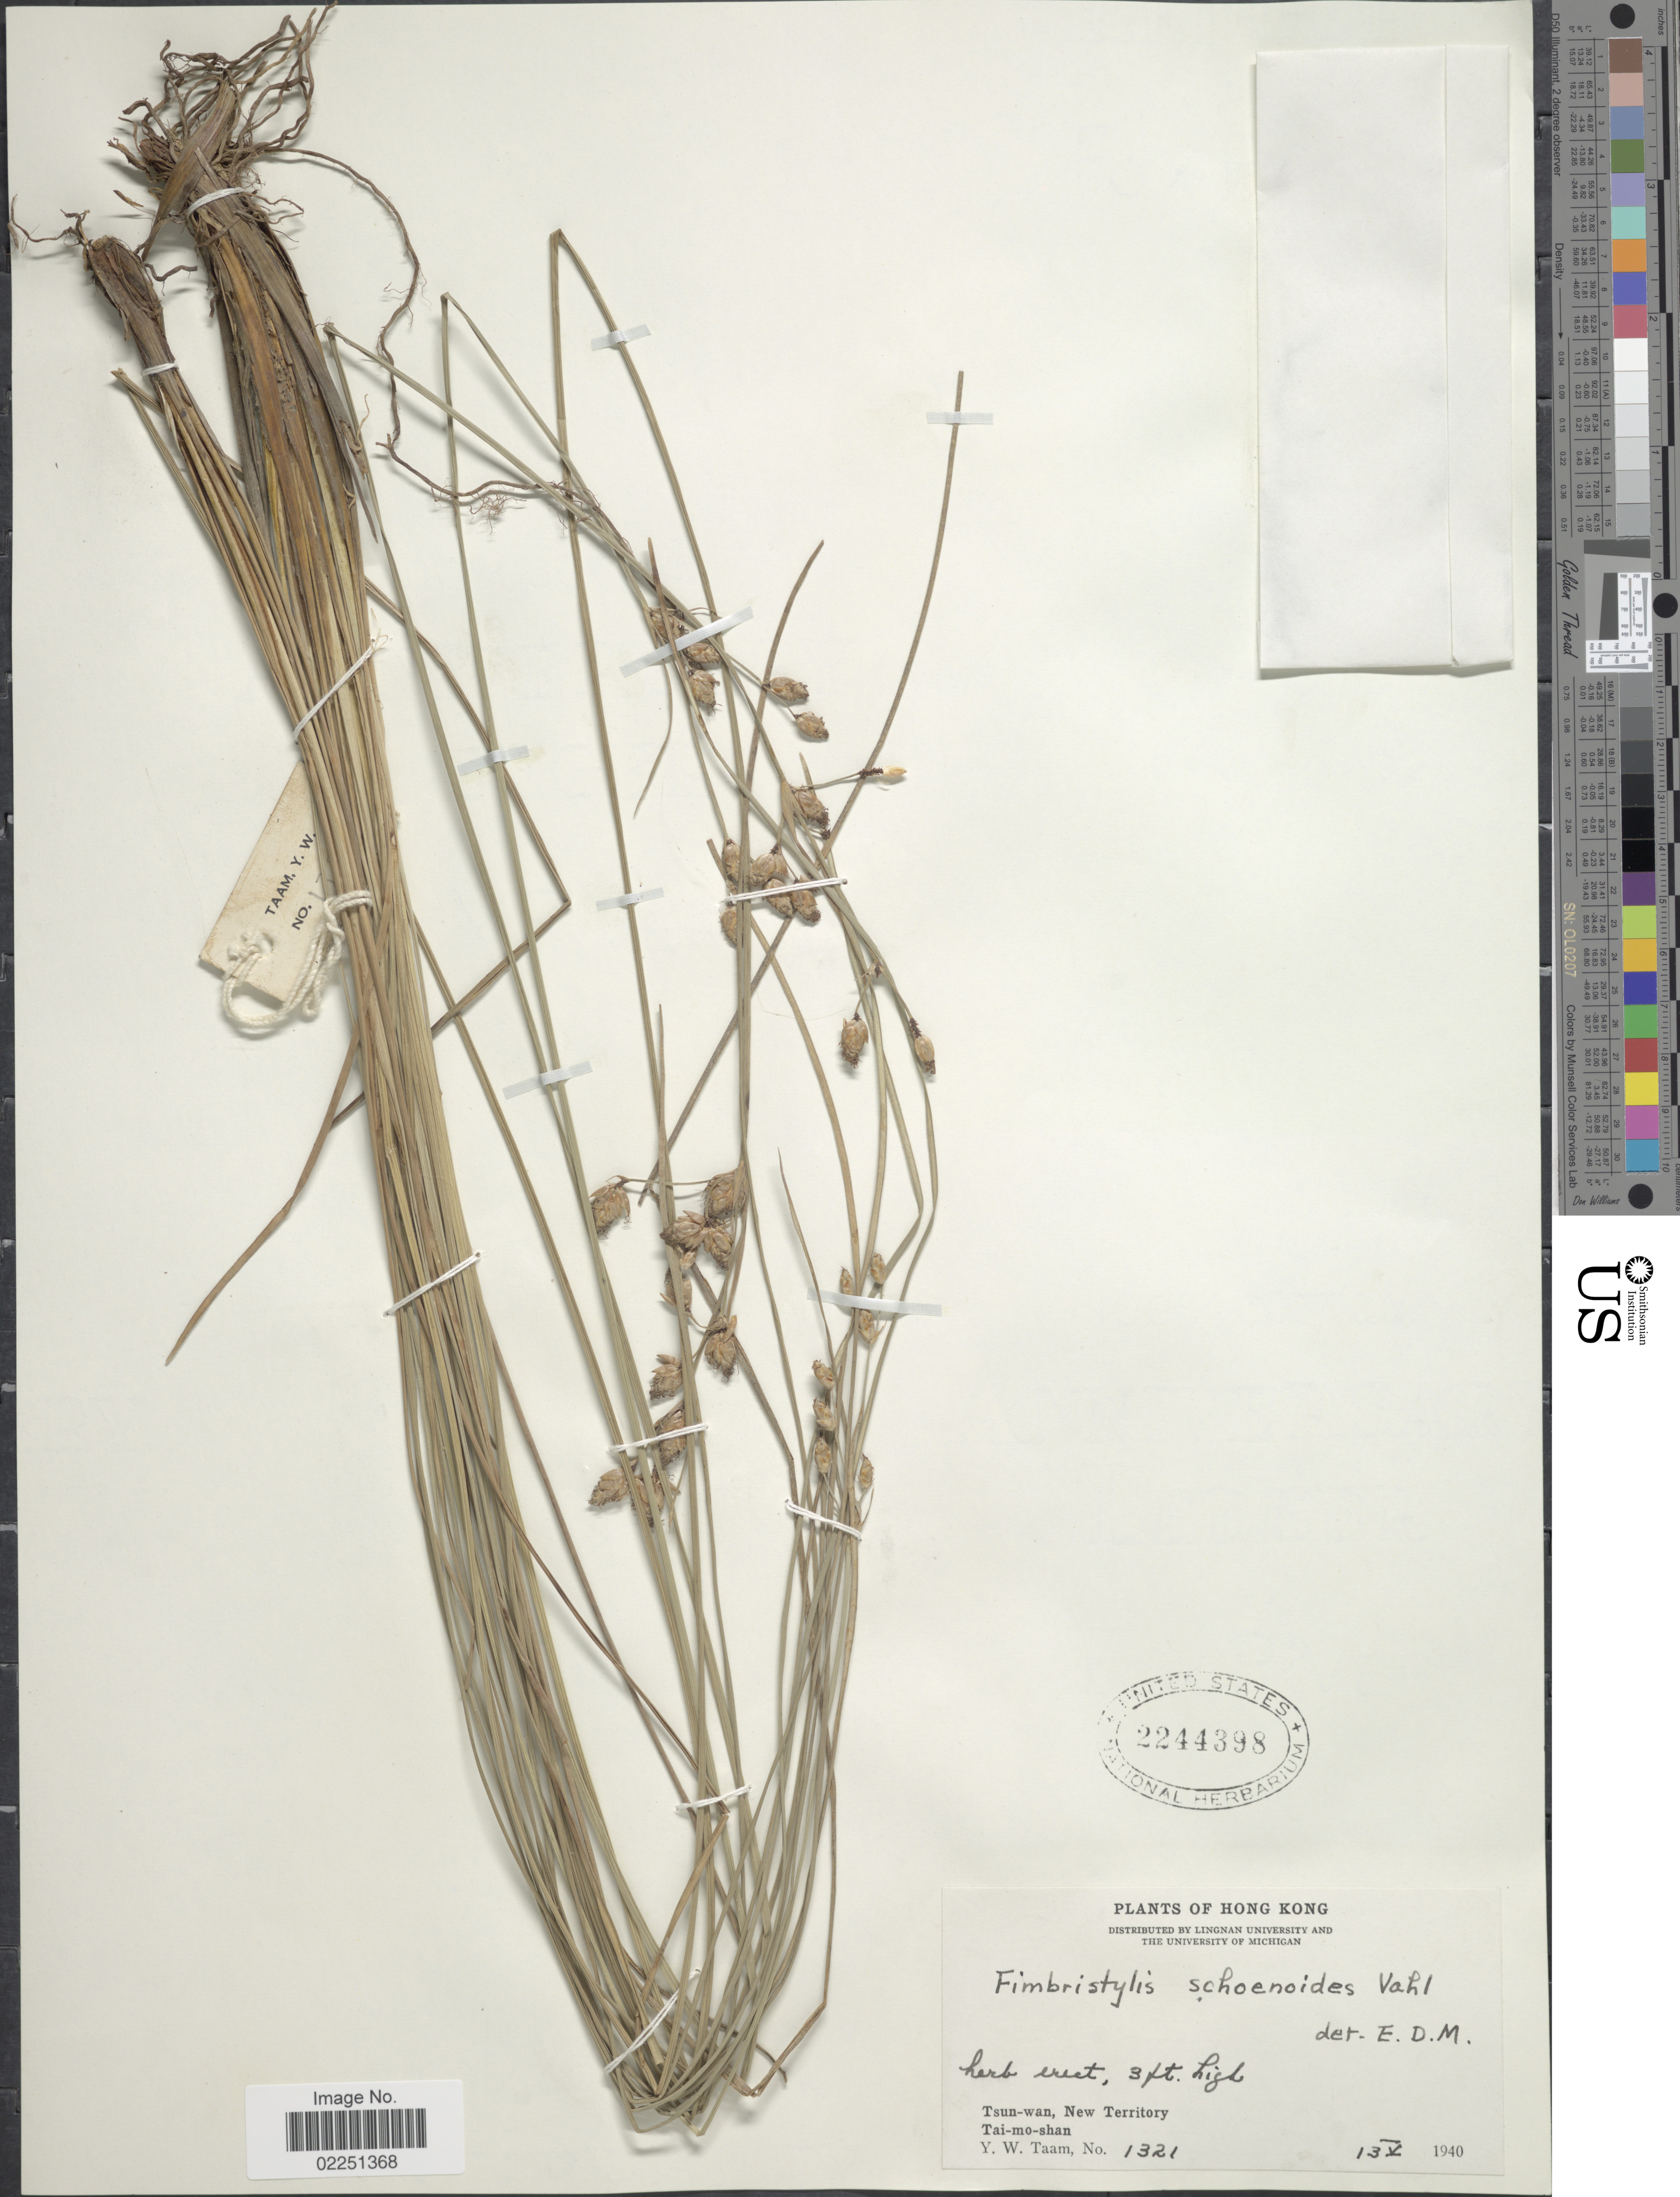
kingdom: Plantae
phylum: Tracheophyta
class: Liliopsida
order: Poales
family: Cyperaceae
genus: Fimbristylis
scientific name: Fimbristylis schoenoides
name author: (Retz.) Vahl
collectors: Y. W. Taam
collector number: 1321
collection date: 1940-05-13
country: China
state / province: Hong Kong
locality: Tsun-wan, New Territory, Tai-mo-shan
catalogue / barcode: US 2244398